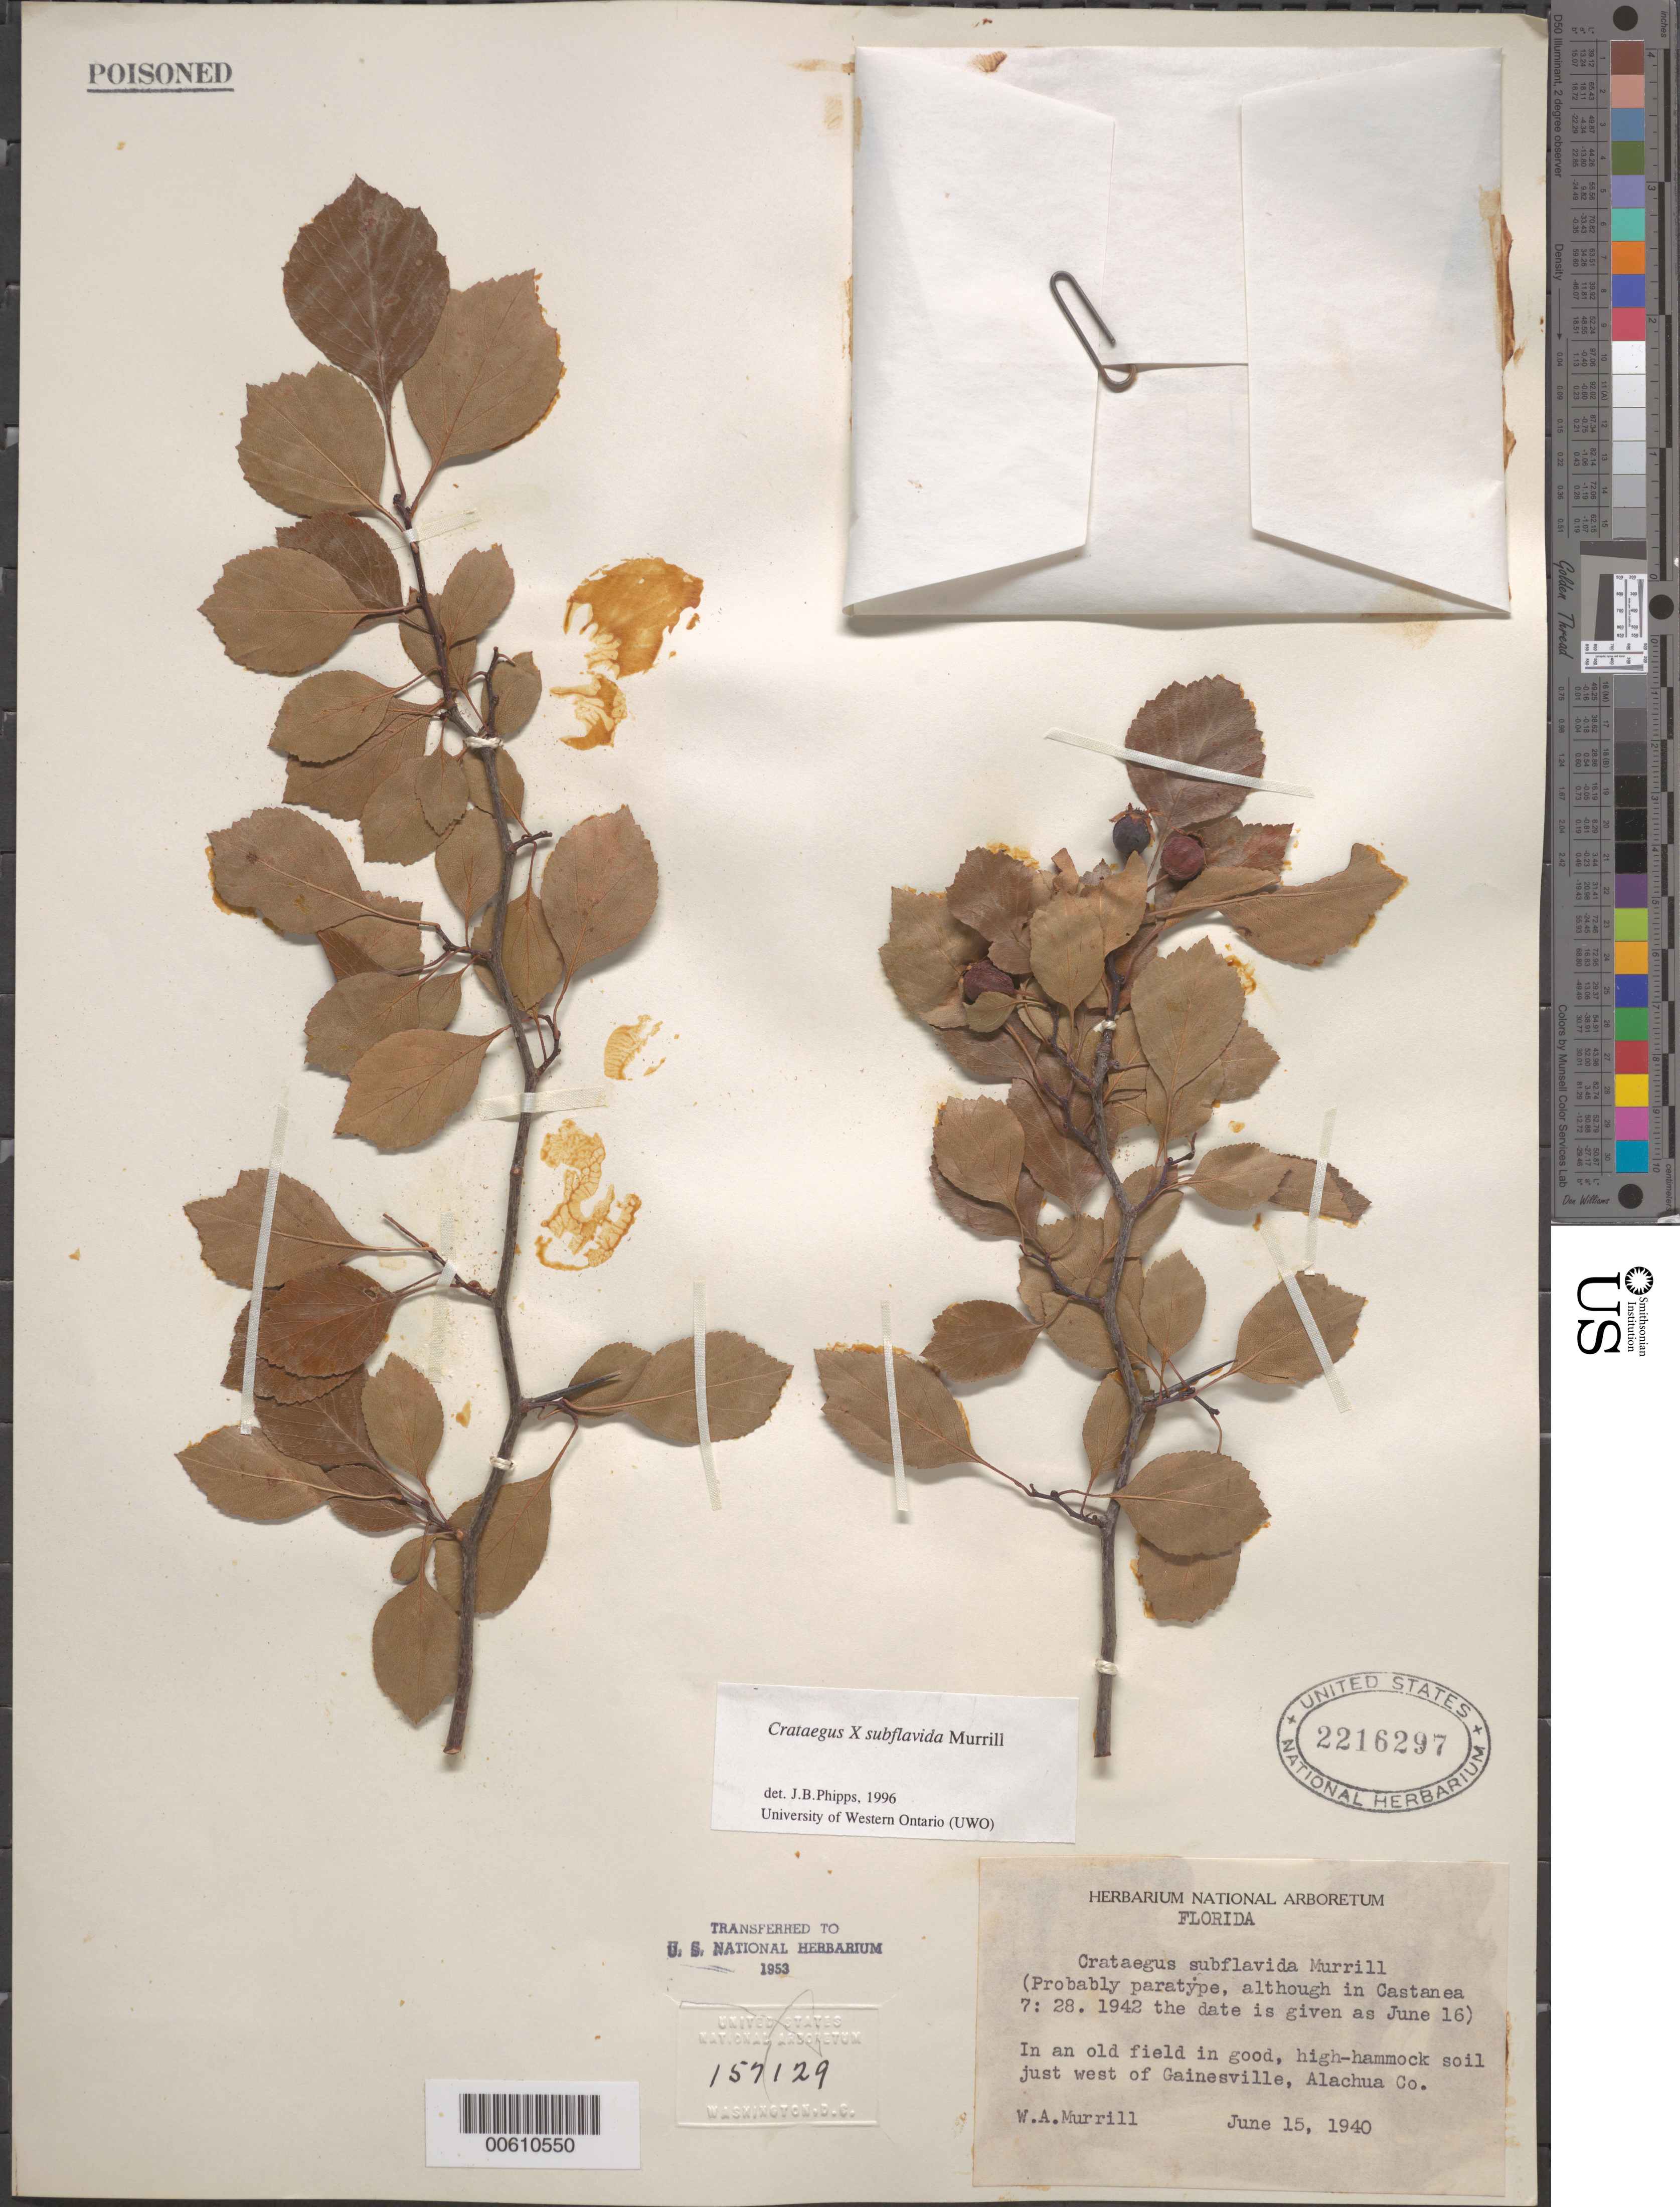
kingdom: Plantae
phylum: Tracheophyta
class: Magnoliopsida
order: Rosales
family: Rosaceae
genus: Crataegus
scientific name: Crataegus subflavida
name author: Murrill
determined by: Phipps, James B., (UWO), University of Western Ontario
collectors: W. A. Murrill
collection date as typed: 15 Jun 1940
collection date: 1940-06-15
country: United States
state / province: Florida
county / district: Alachua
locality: Just W of Gainesville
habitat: In an old field in good, high-hammock soil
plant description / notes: Original material? "probably paratype, although in Castanea 7:28. 1942 the date is given as June 16"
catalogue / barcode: US 2216297